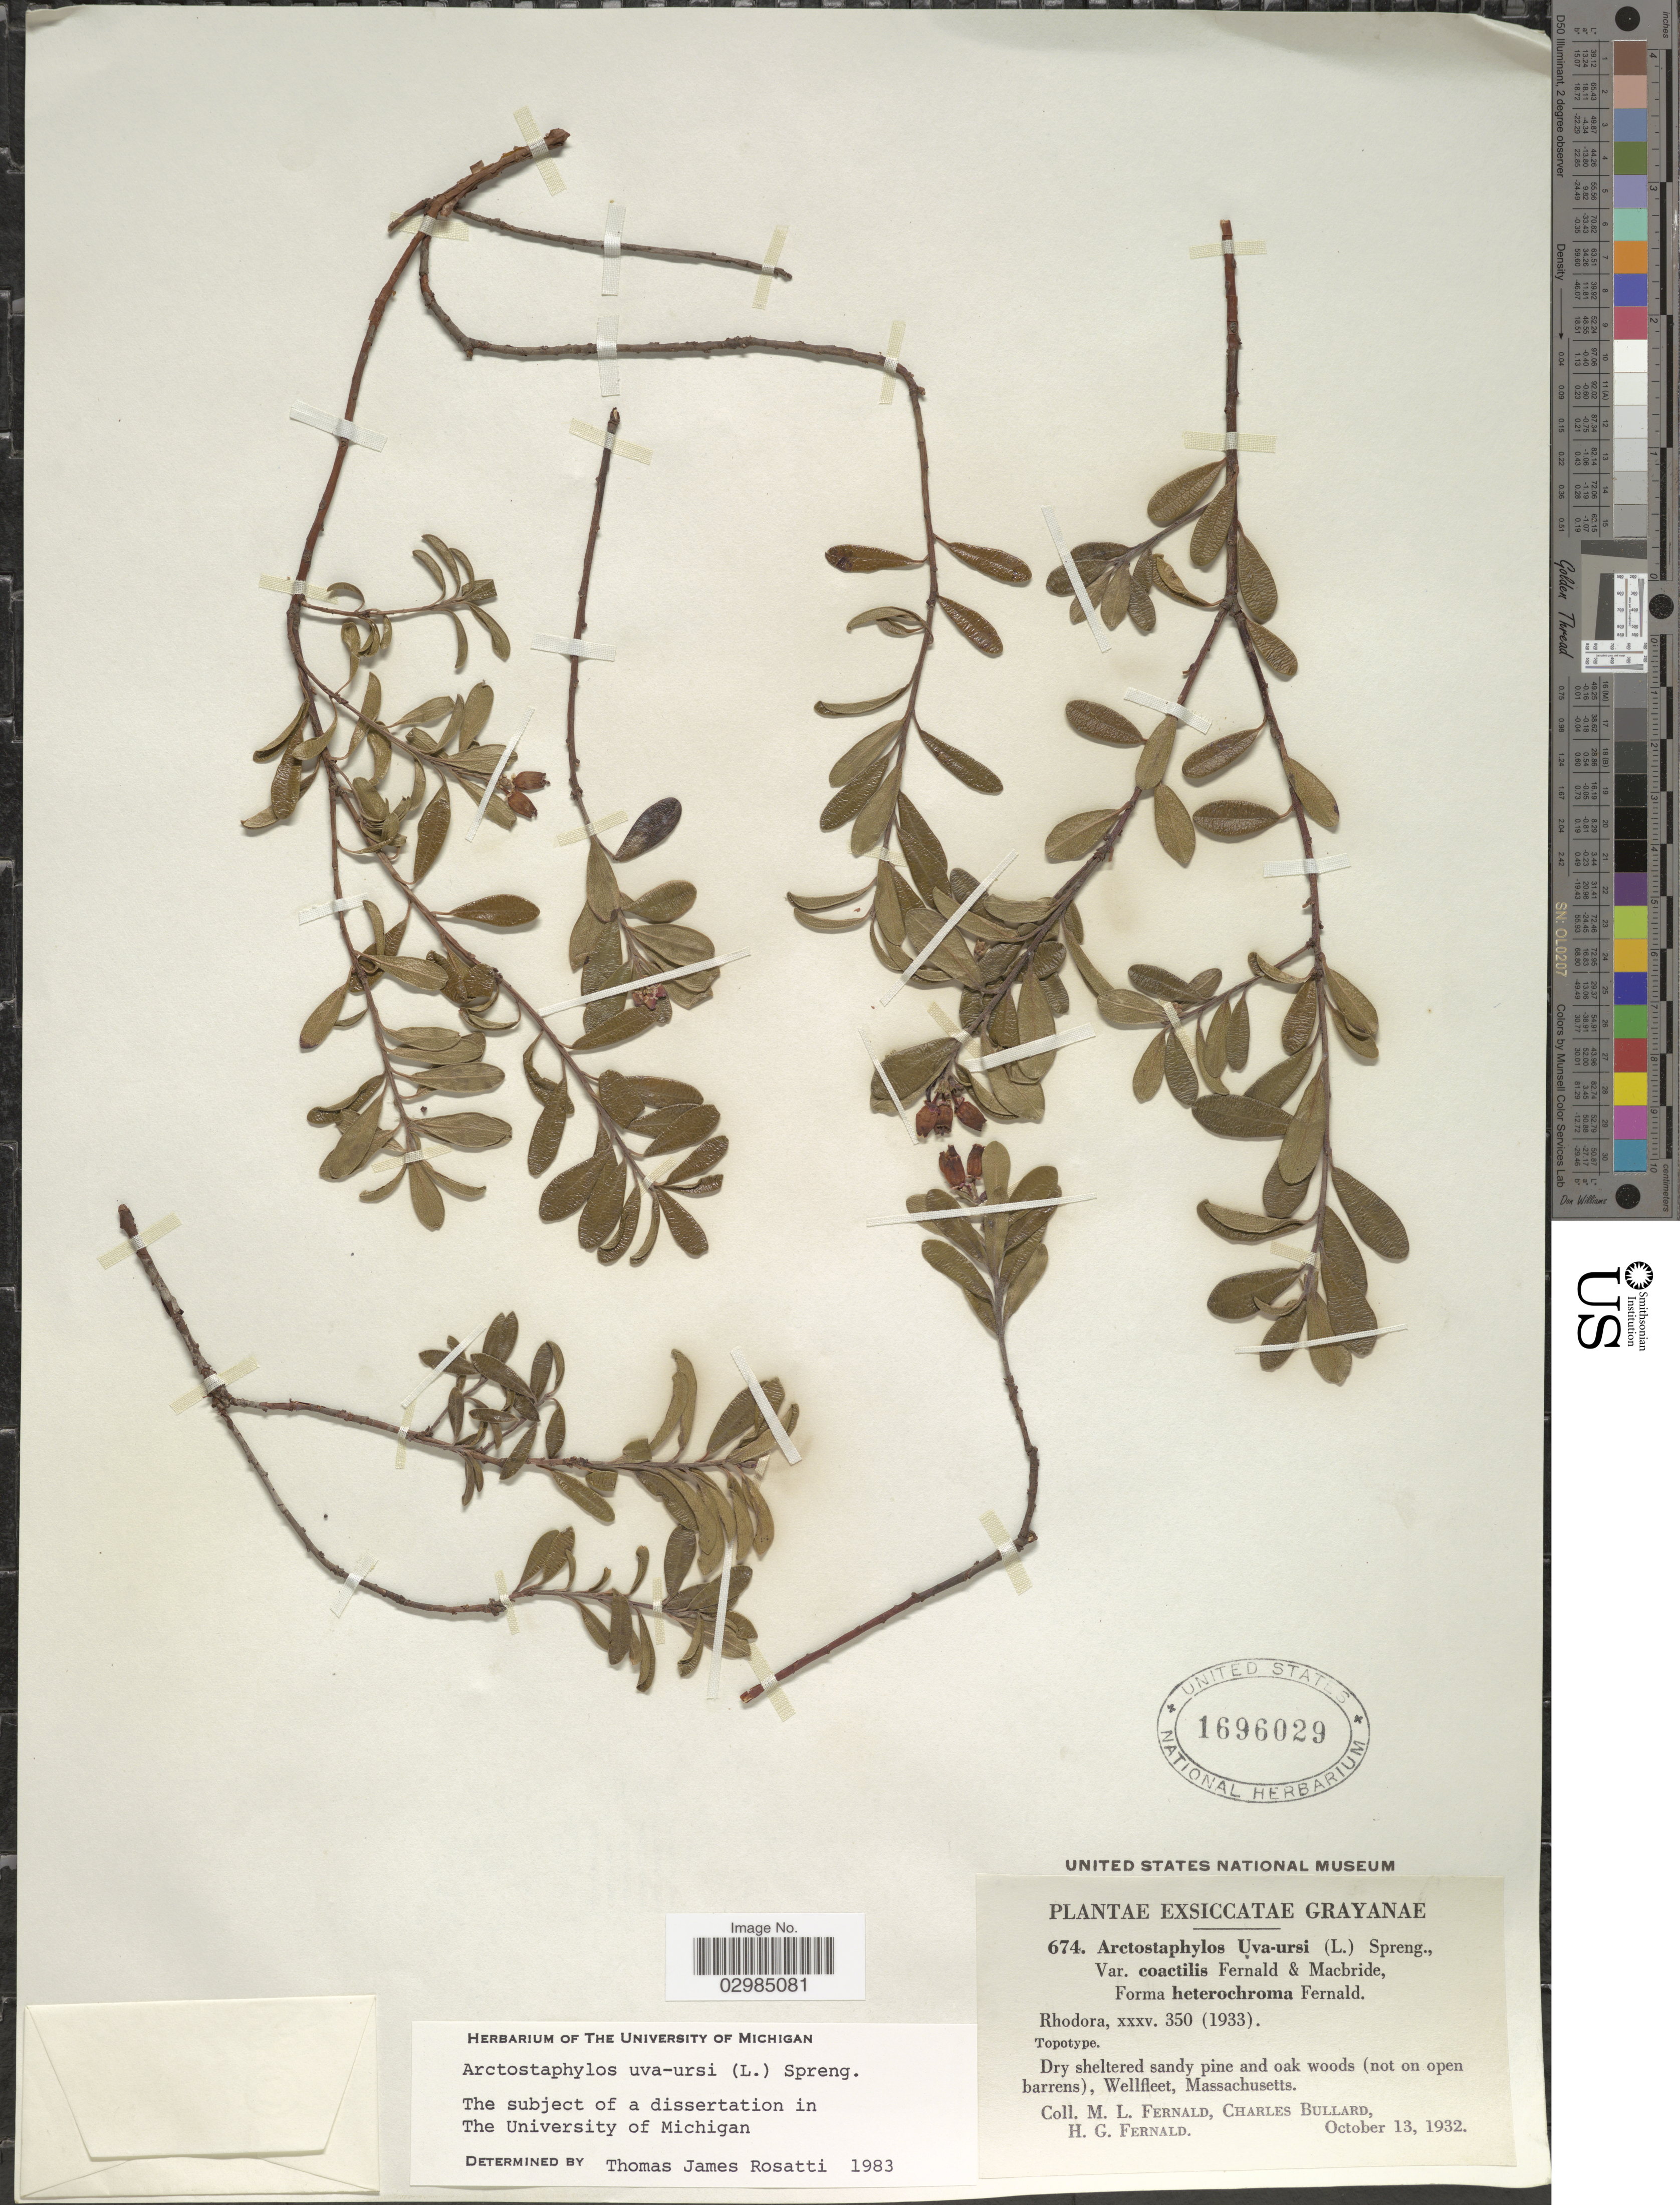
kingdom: Plantae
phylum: Tracheophyta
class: Magnoliopsida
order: Ericales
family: Ericaceae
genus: Arctostaphylos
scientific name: Arctostaphylos uva-ursi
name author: (L.) Spreng.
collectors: M. L. Fernald, C. Bullard & H. Fernald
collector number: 674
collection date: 1932-10-13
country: United States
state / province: Massachusetts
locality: Wellfleet.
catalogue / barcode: US 1696029